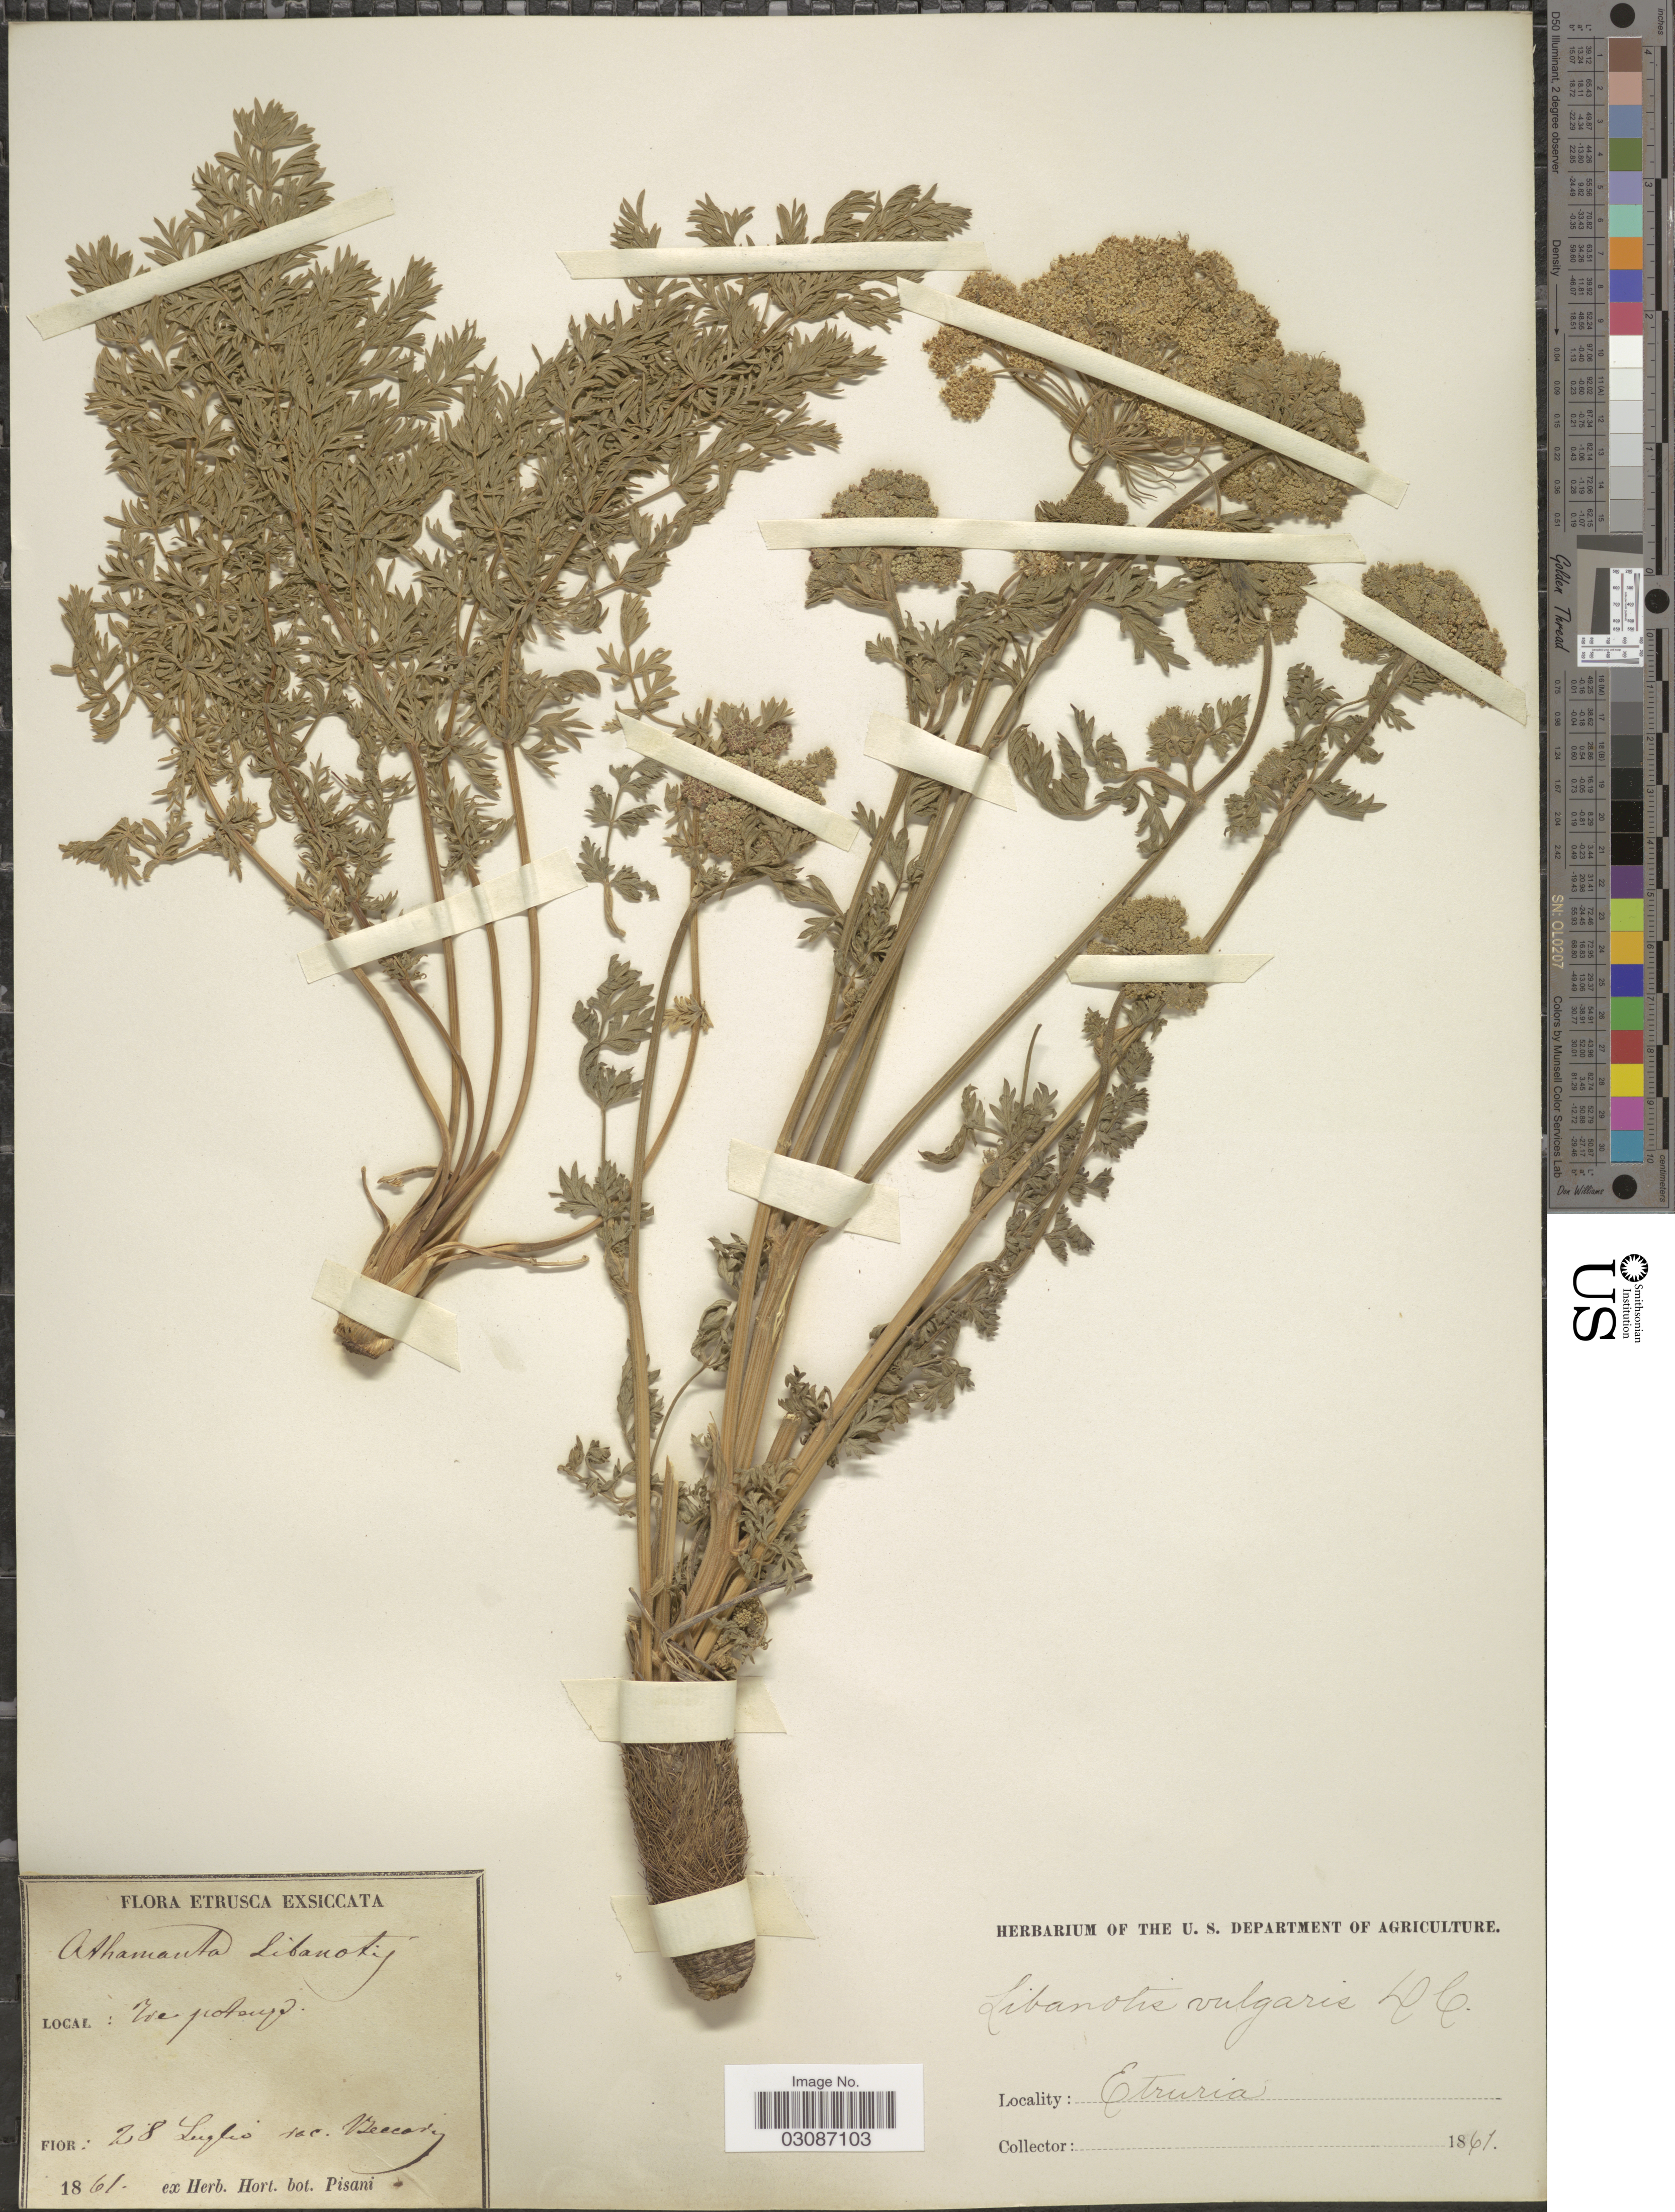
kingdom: Plantae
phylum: Tracheophyta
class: Magnoliopsida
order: Apiales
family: Apiaceae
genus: Seseli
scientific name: Seseli libanotis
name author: Koch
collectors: Beccari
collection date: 1861-07-28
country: Italy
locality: Etrusca. Rve profanze. [interpreted] Etruria.